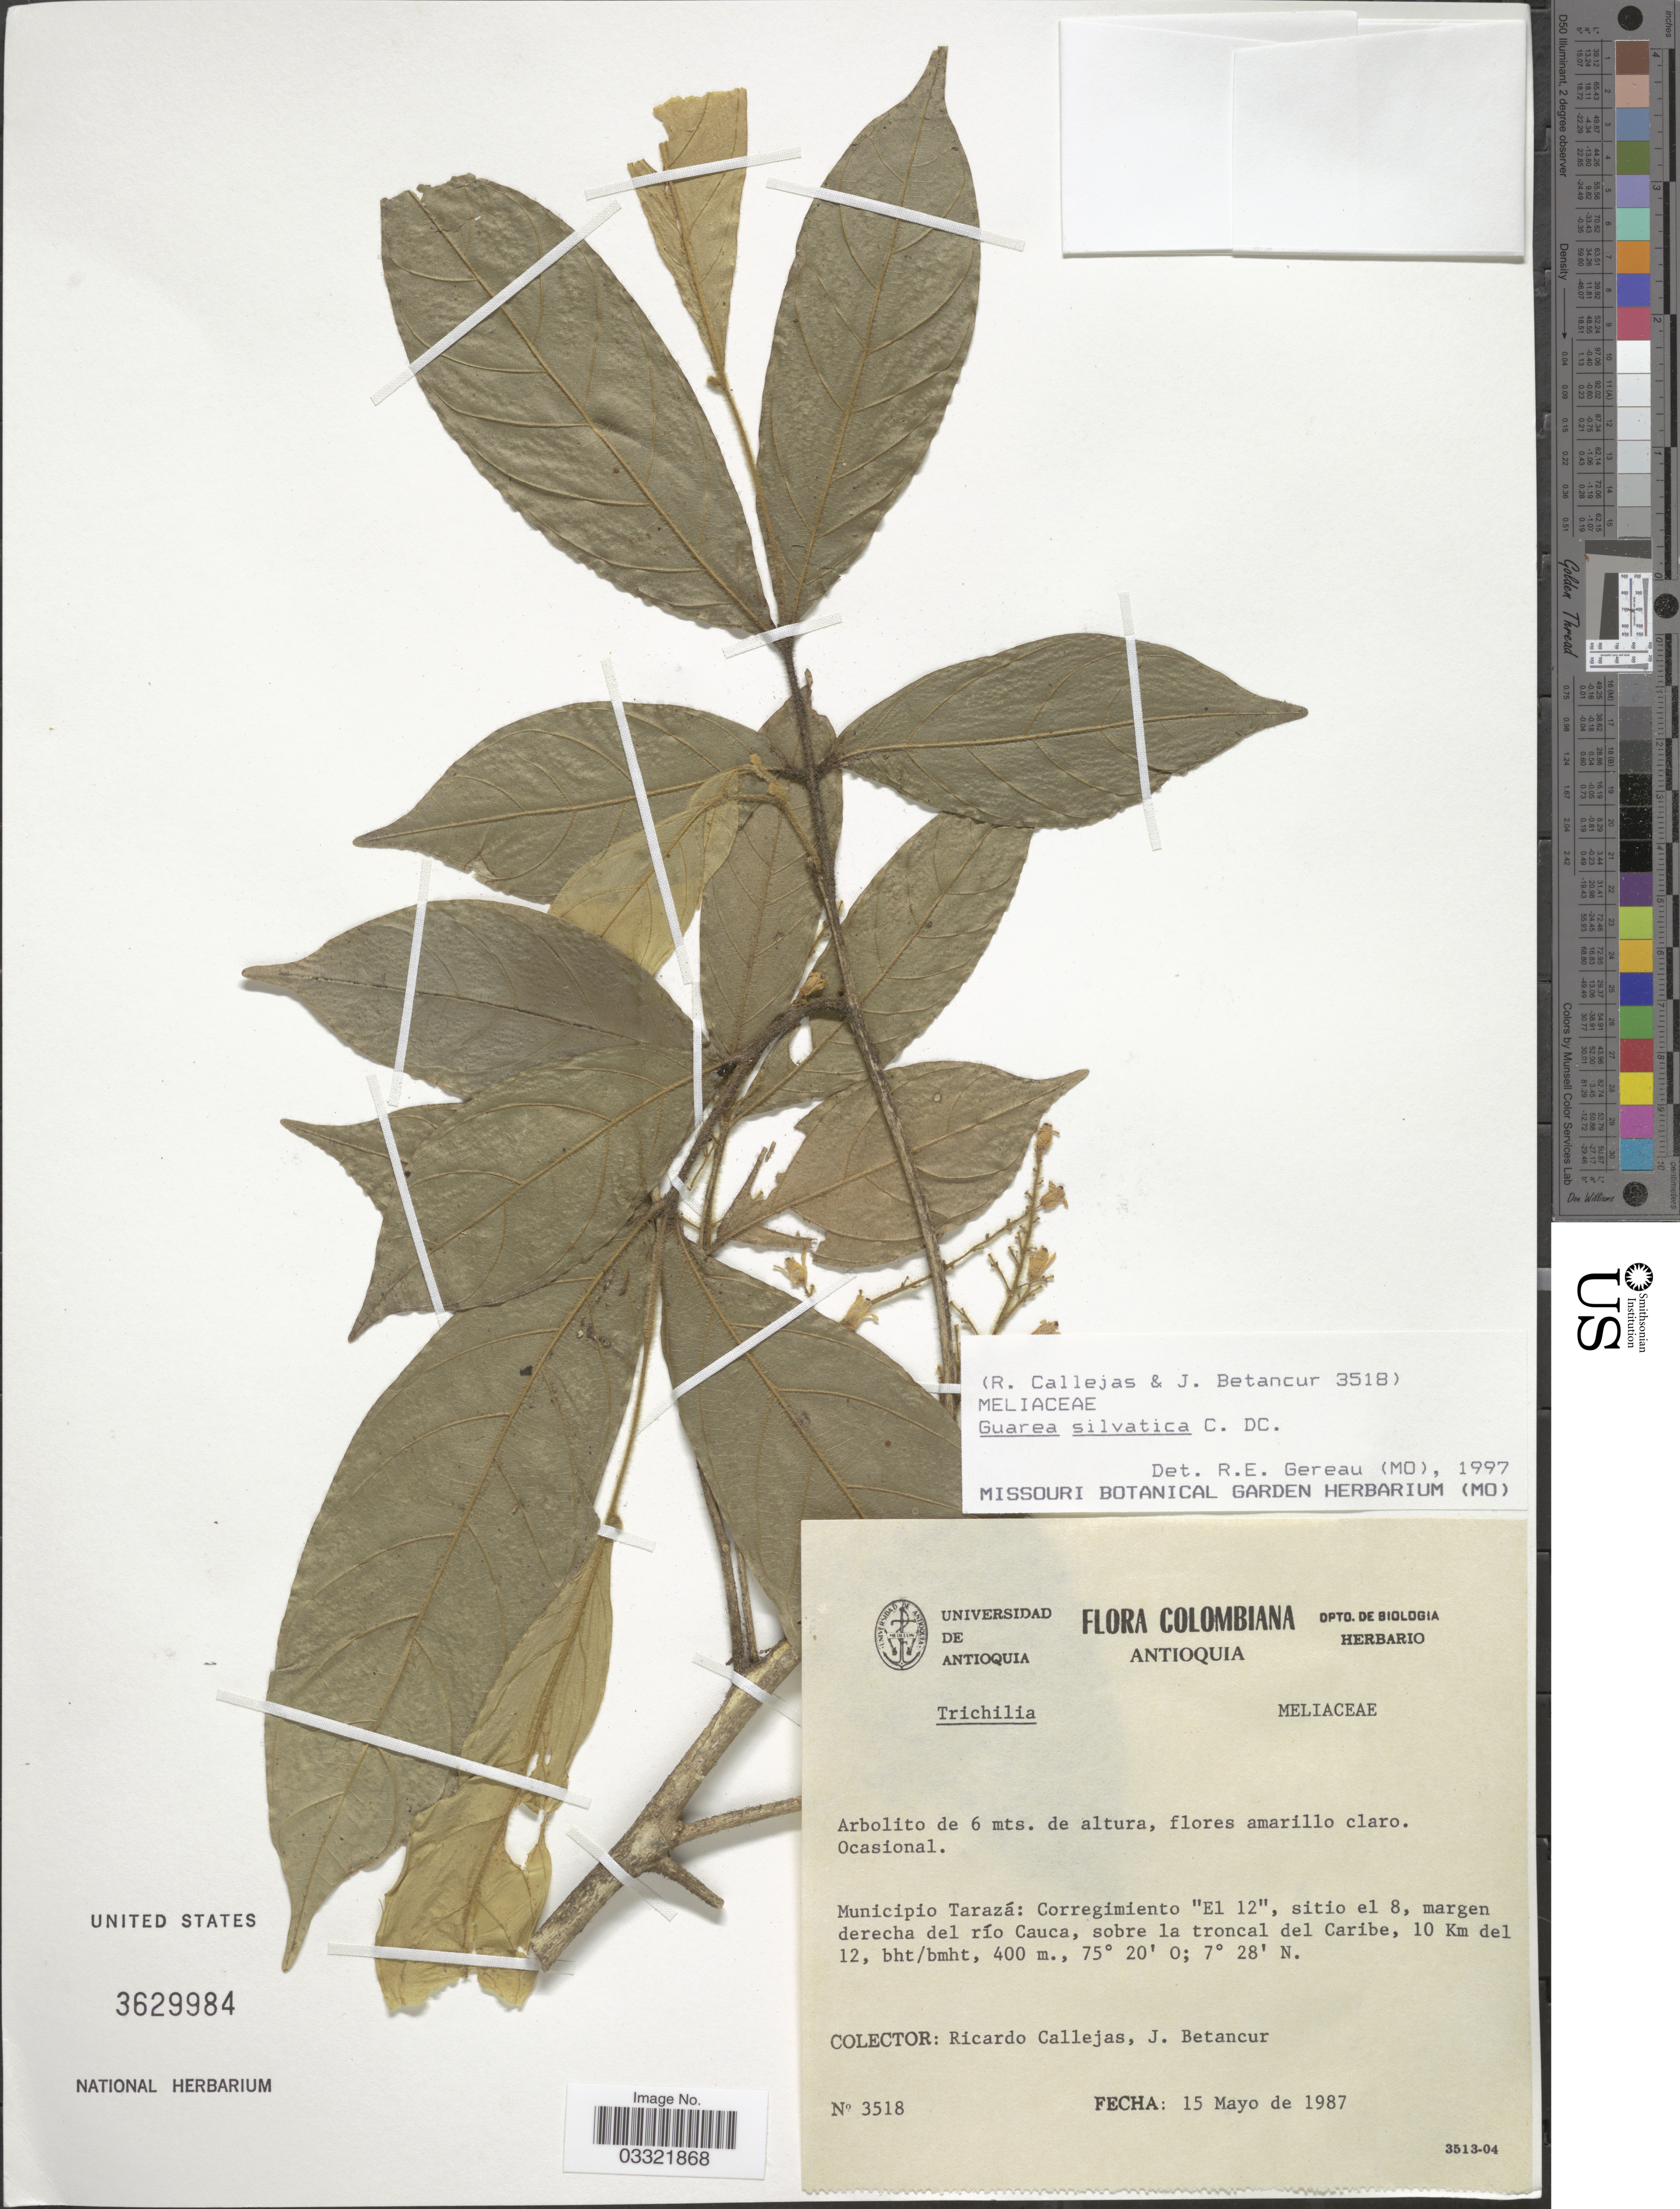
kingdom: Plantae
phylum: Tracheophyta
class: Magnoliopsida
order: Sapindales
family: Meliaceae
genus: Guarea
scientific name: Guarea silvatica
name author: C. DC.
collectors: R. Callejas & J. Betancur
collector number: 3518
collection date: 1987-05-15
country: Colombia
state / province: Antioquia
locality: Municipio Tarazá: Corregimiento "El 12", sitio el 8, margen derecha del río Cauca, sobre la troncal del Caribe, 10 Km del 12.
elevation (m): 400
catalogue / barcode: US 3629984